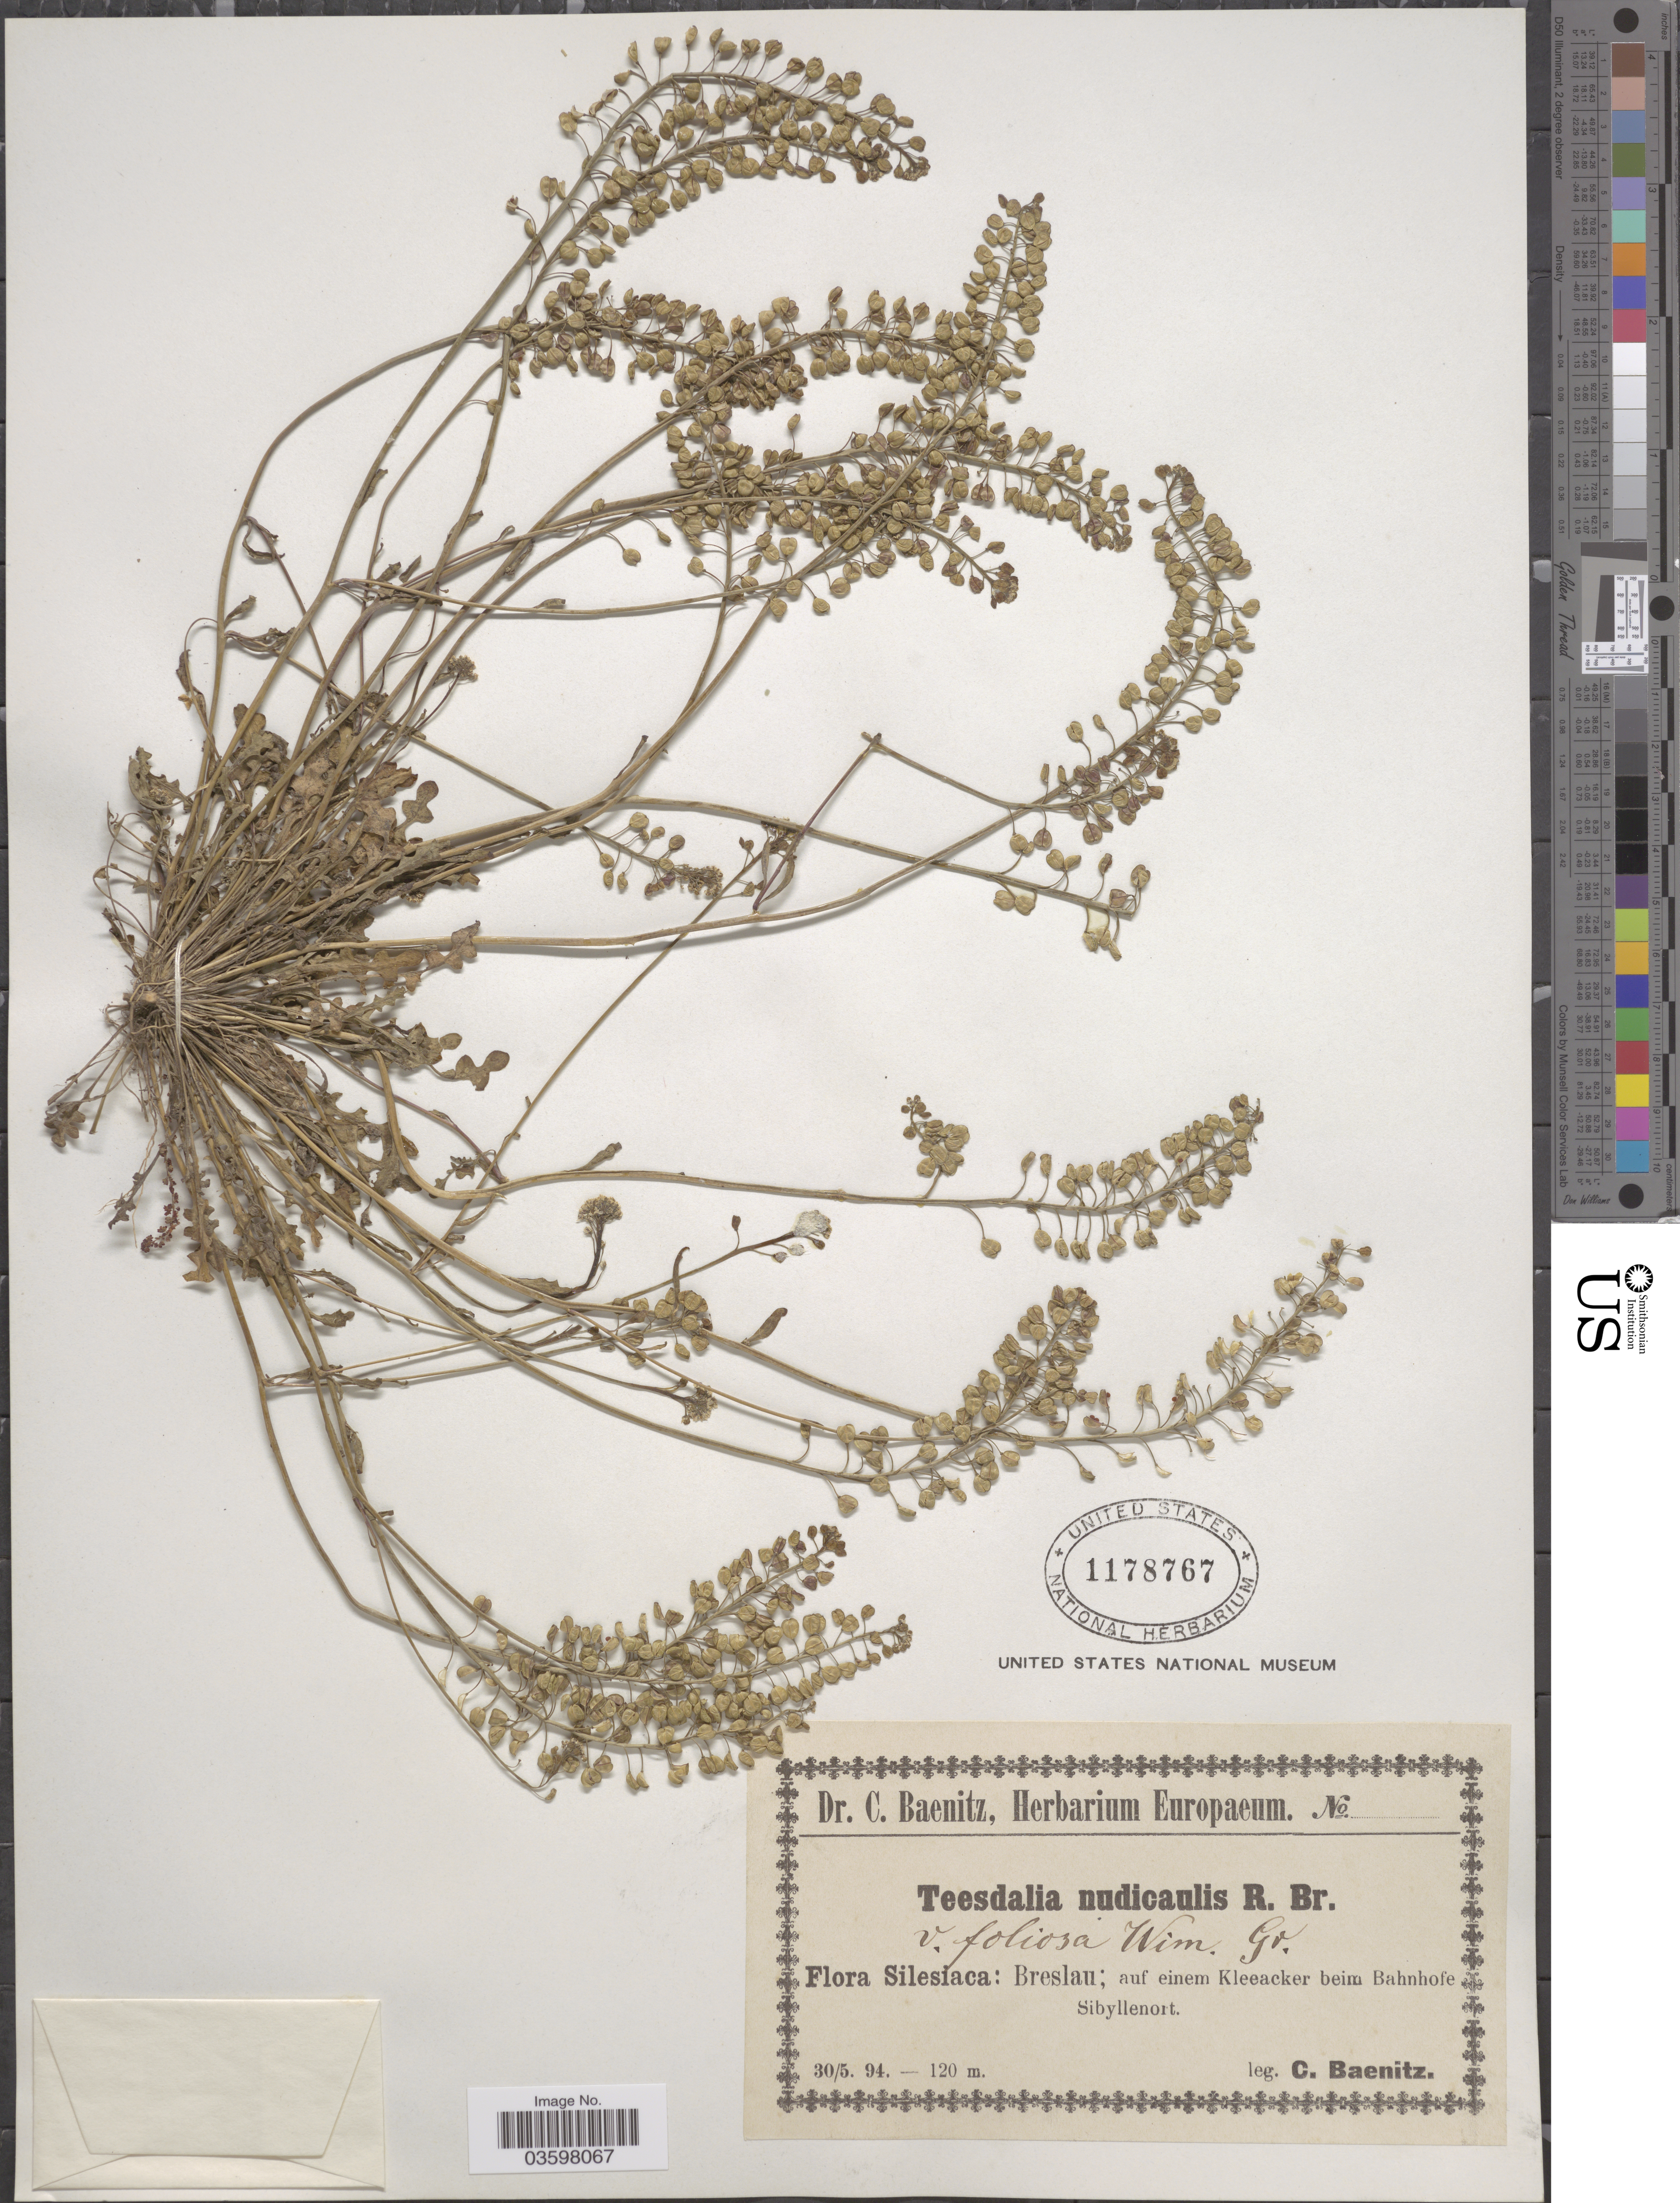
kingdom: Plantae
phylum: Tracheophyta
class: Magnoliopsida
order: Brassicales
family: Brassicaceae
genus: Teesdalia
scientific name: Teesdalia nudicaulis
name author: (L.) W.T. Aiton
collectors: C. G. Baenitz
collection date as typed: Transcribed d/m/y: 30/5/94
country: Poland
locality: Silesiaca: Breslau; auf einem Kleeacker beim Bahnhofe Sibyllenort.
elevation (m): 120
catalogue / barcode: US 1178767